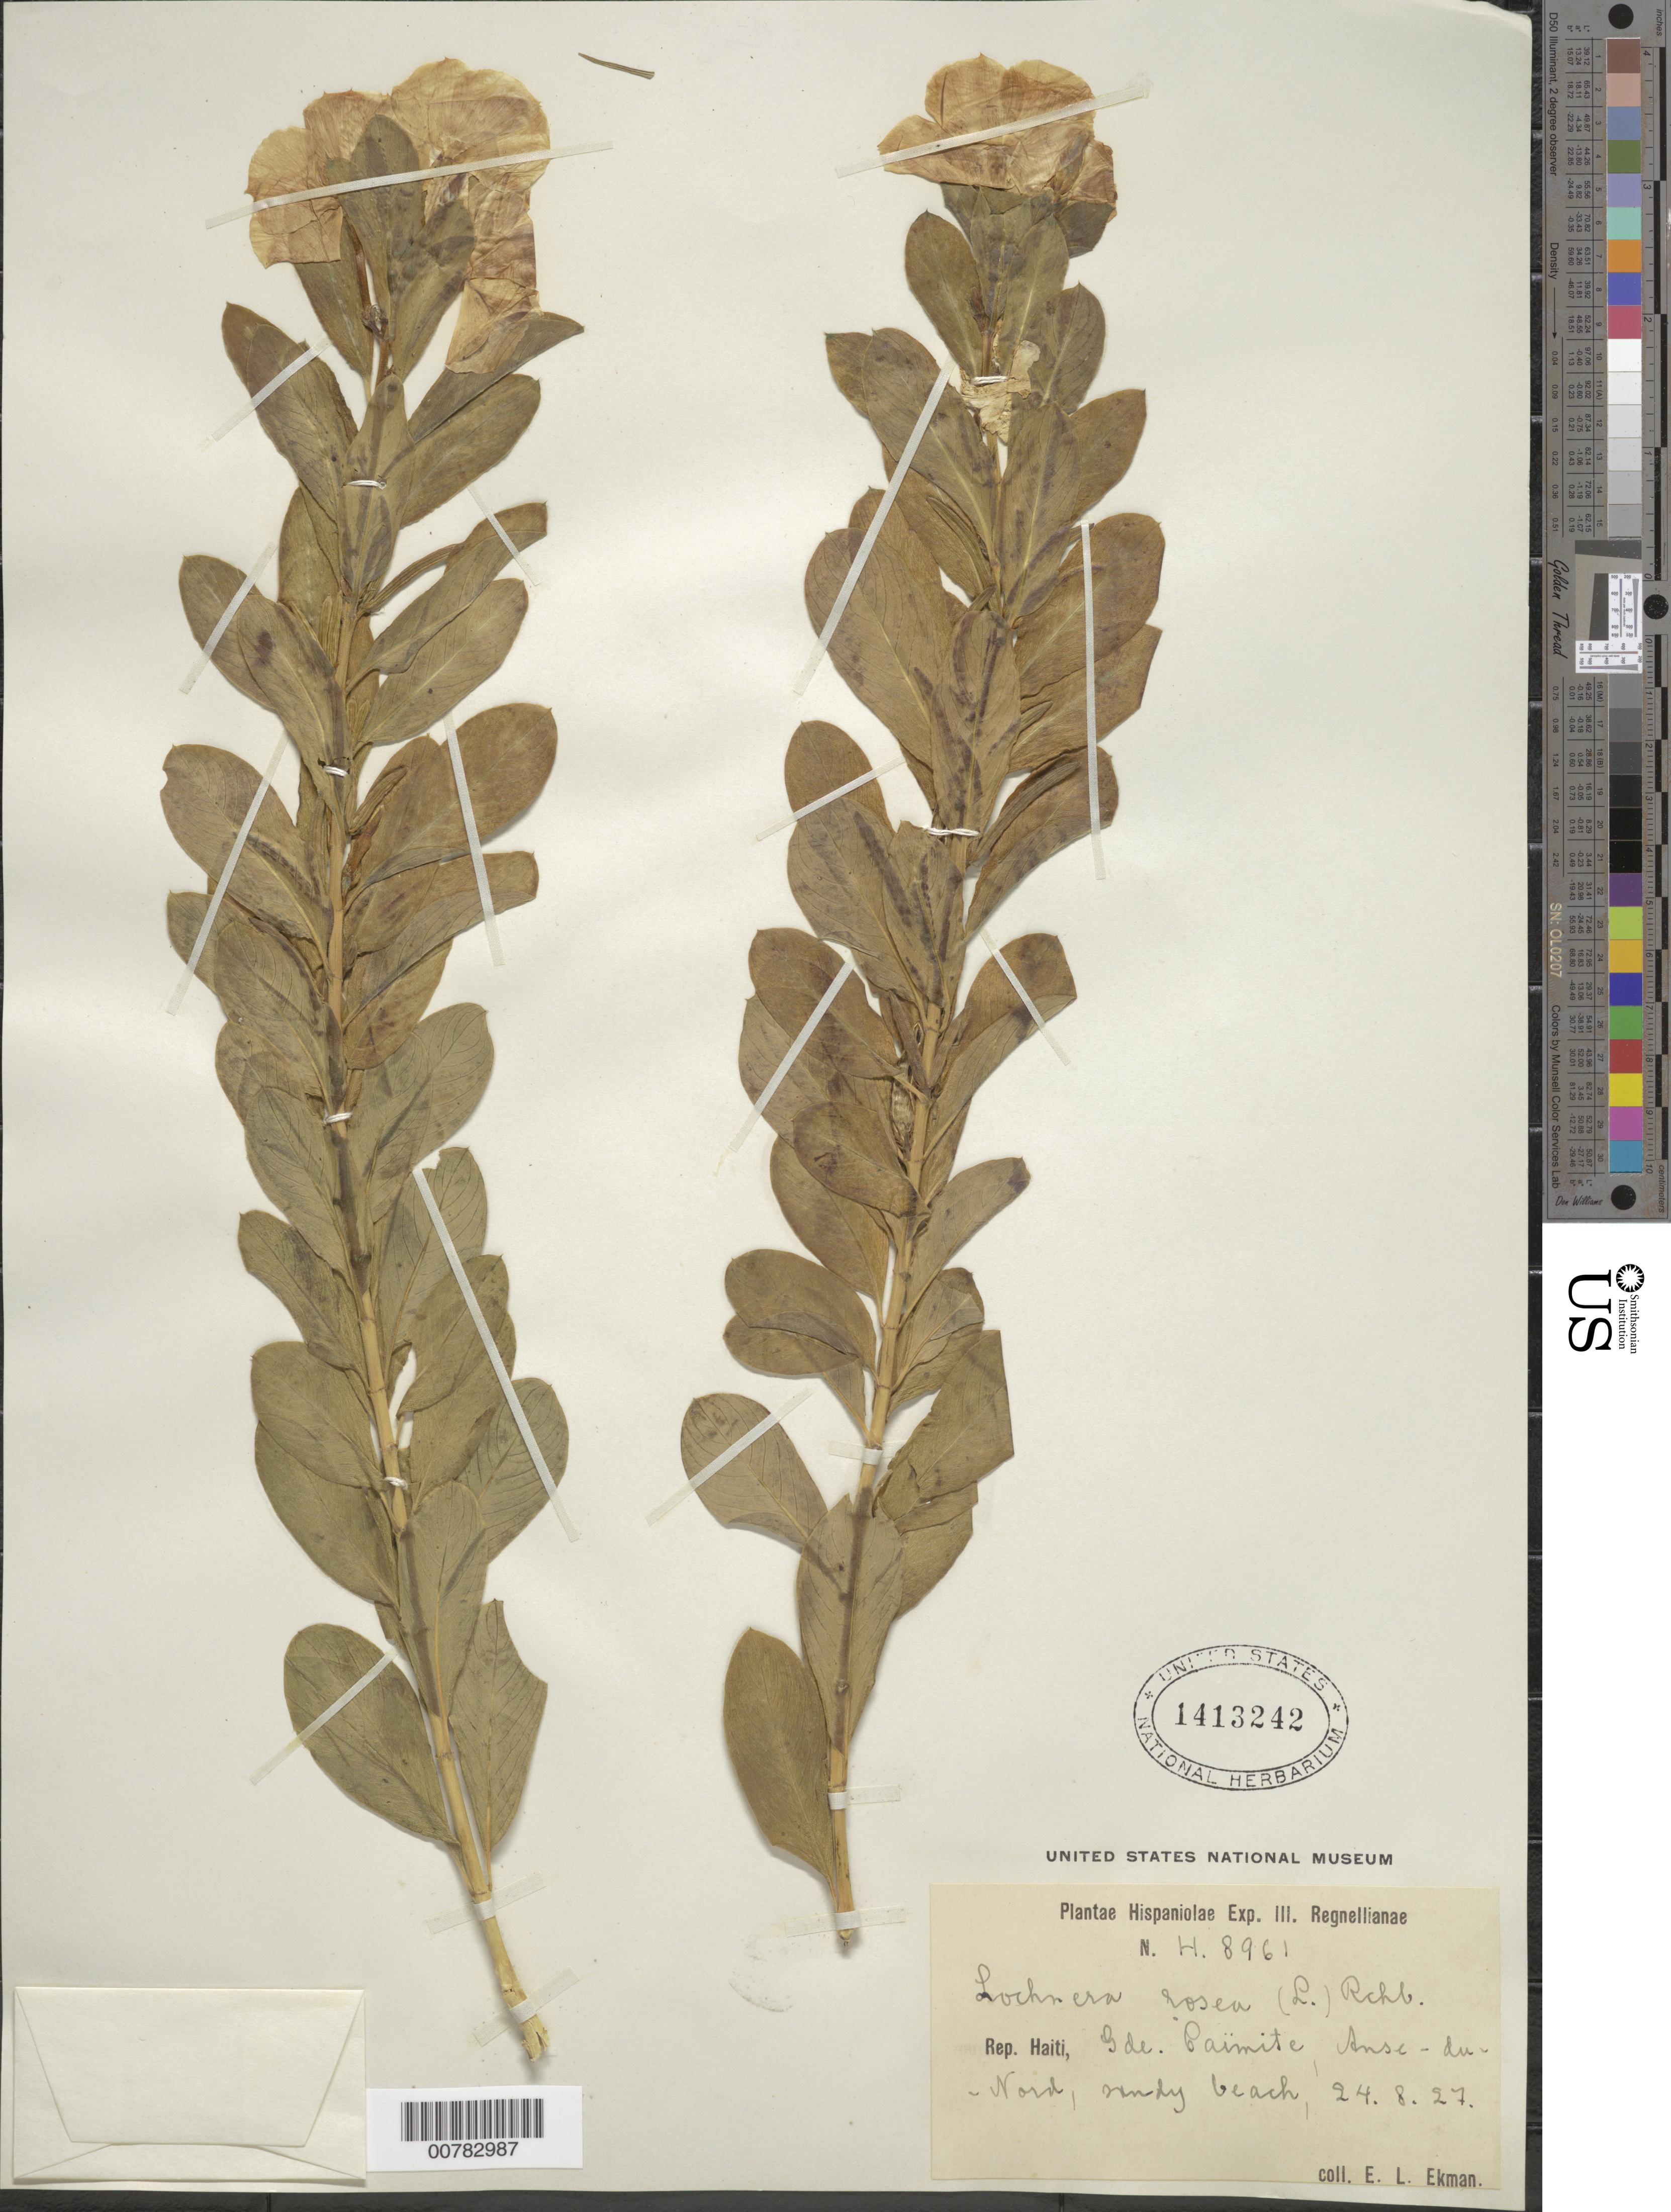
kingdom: Plantae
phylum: Tracheophyta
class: Magnoliopsida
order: Gentianales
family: Apocynaceae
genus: Catharanthus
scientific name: Catharanthus roseus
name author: (L.) G. Don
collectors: E. L. Ekman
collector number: H 8961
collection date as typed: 24 Aug 1927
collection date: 1927-08-24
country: Haiti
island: Hispaniola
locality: Anse-du-Nord, Gde. Caïmite.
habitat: Sandy beach.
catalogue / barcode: US 1413242